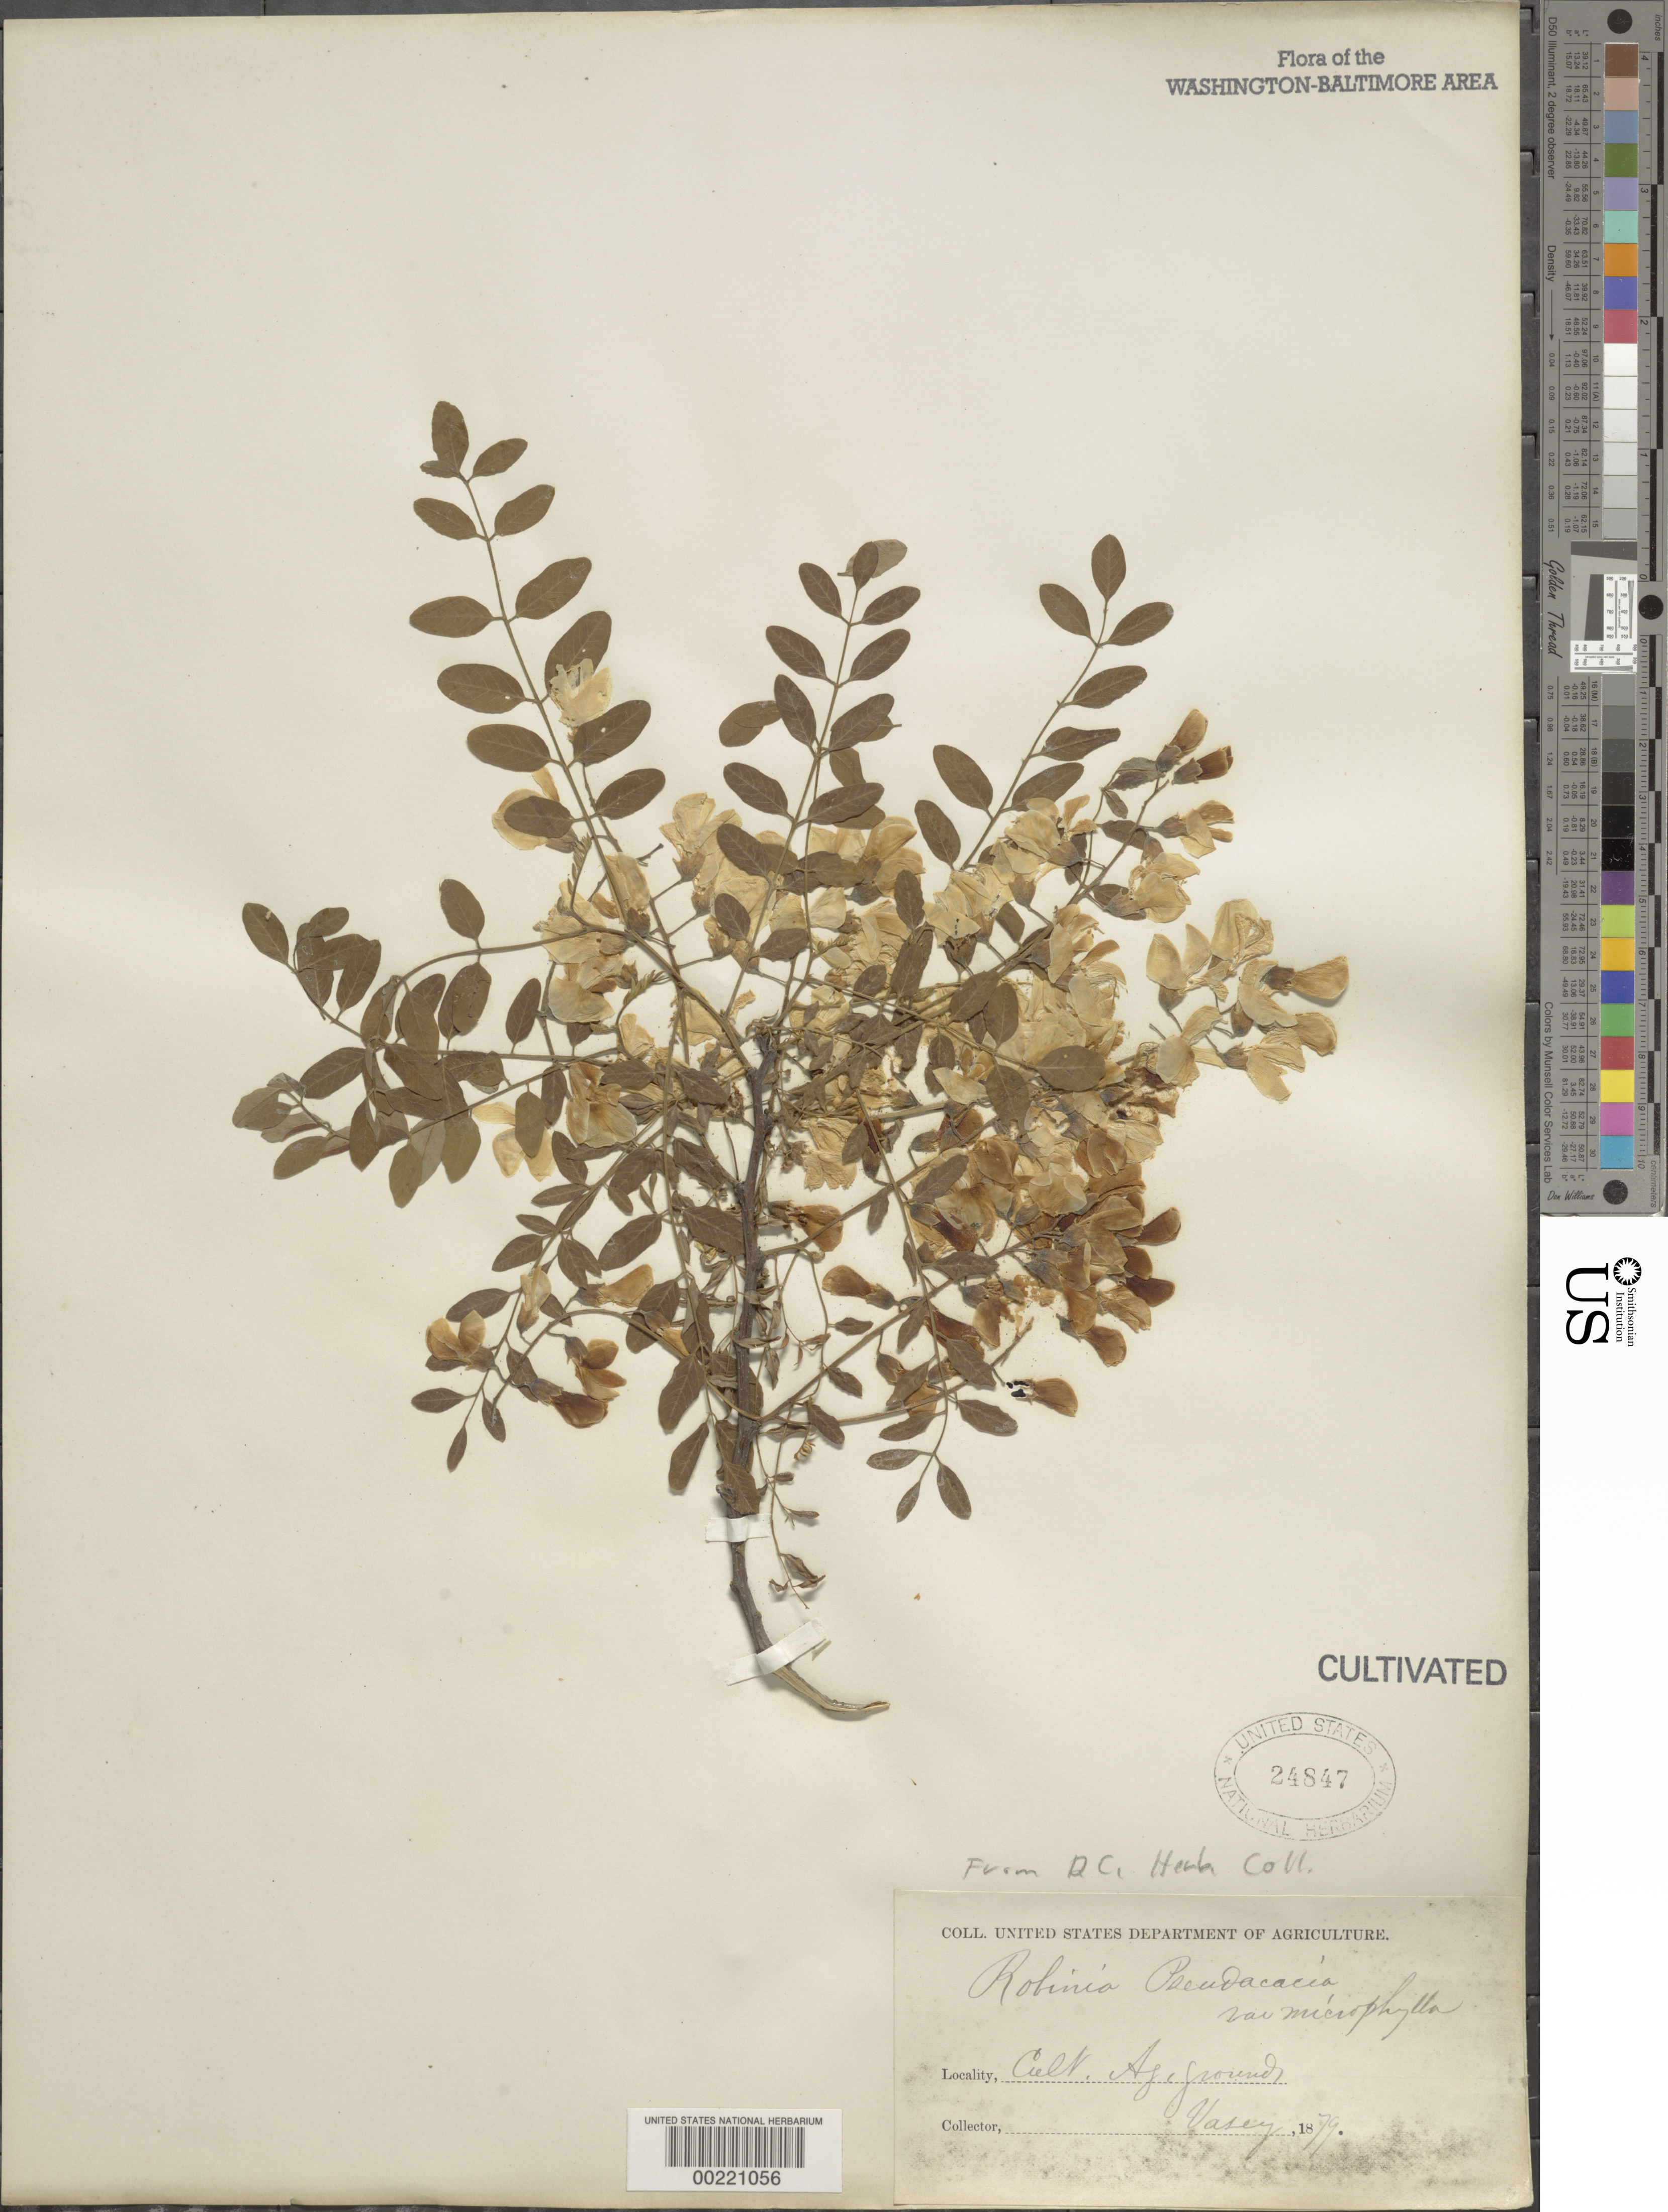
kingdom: Plantae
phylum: Tracheophyta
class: Magnoliopsida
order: Fabales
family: Fabaceae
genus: Robinia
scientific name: Robinia pseudoacacia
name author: L.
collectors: G. R. Vasey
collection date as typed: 1879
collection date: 1879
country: United States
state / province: District of Columbia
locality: Department of Agriculture grounds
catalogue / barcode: US 24847